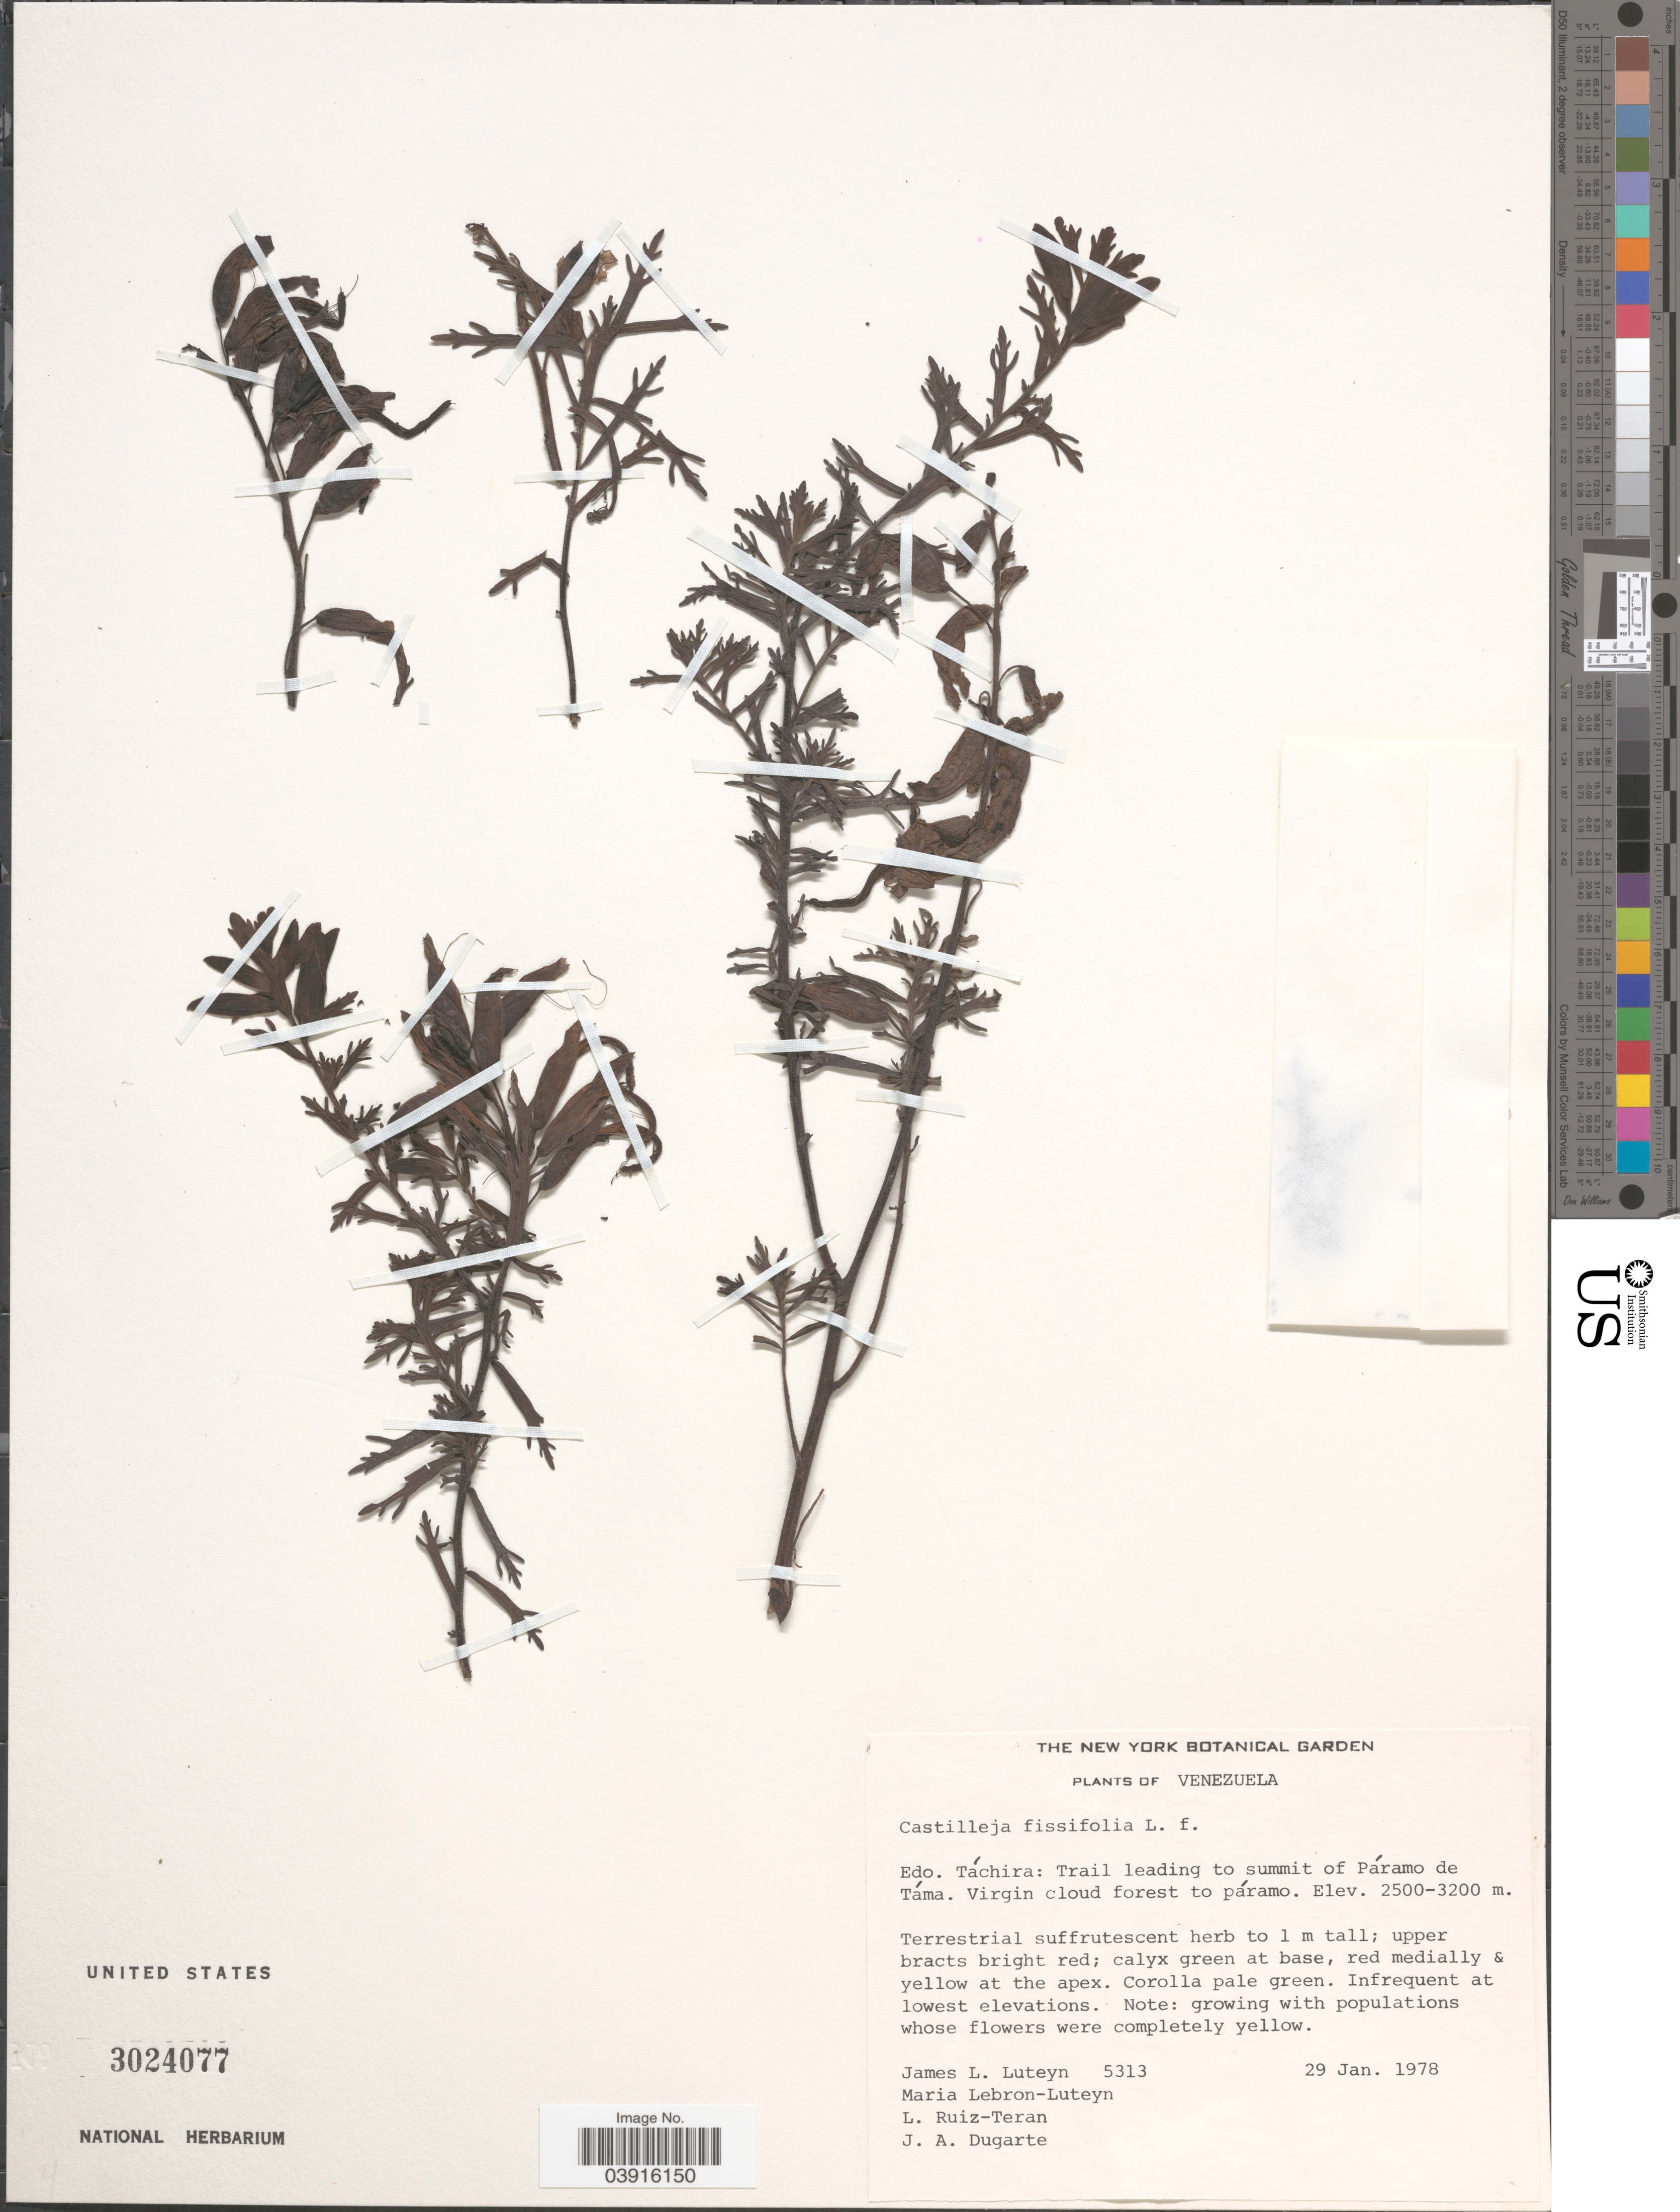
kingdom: Plantae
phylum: Tracheophyta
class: Magnoliopsida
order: Lamiales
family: Orobanchaceae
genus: Castilleja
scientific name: Castilleja fissifolia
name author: L. f.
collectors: J. Luteyn, M. L. Lebrón-Luteyn, L. E. Ruíz-Terán & J. Dugarte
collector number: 5313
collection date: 1978-01-29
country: Venezuela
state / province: Tachira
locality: Trail leading to summit of Páramo de Táma.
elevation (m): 2500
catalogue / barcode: US 3024077